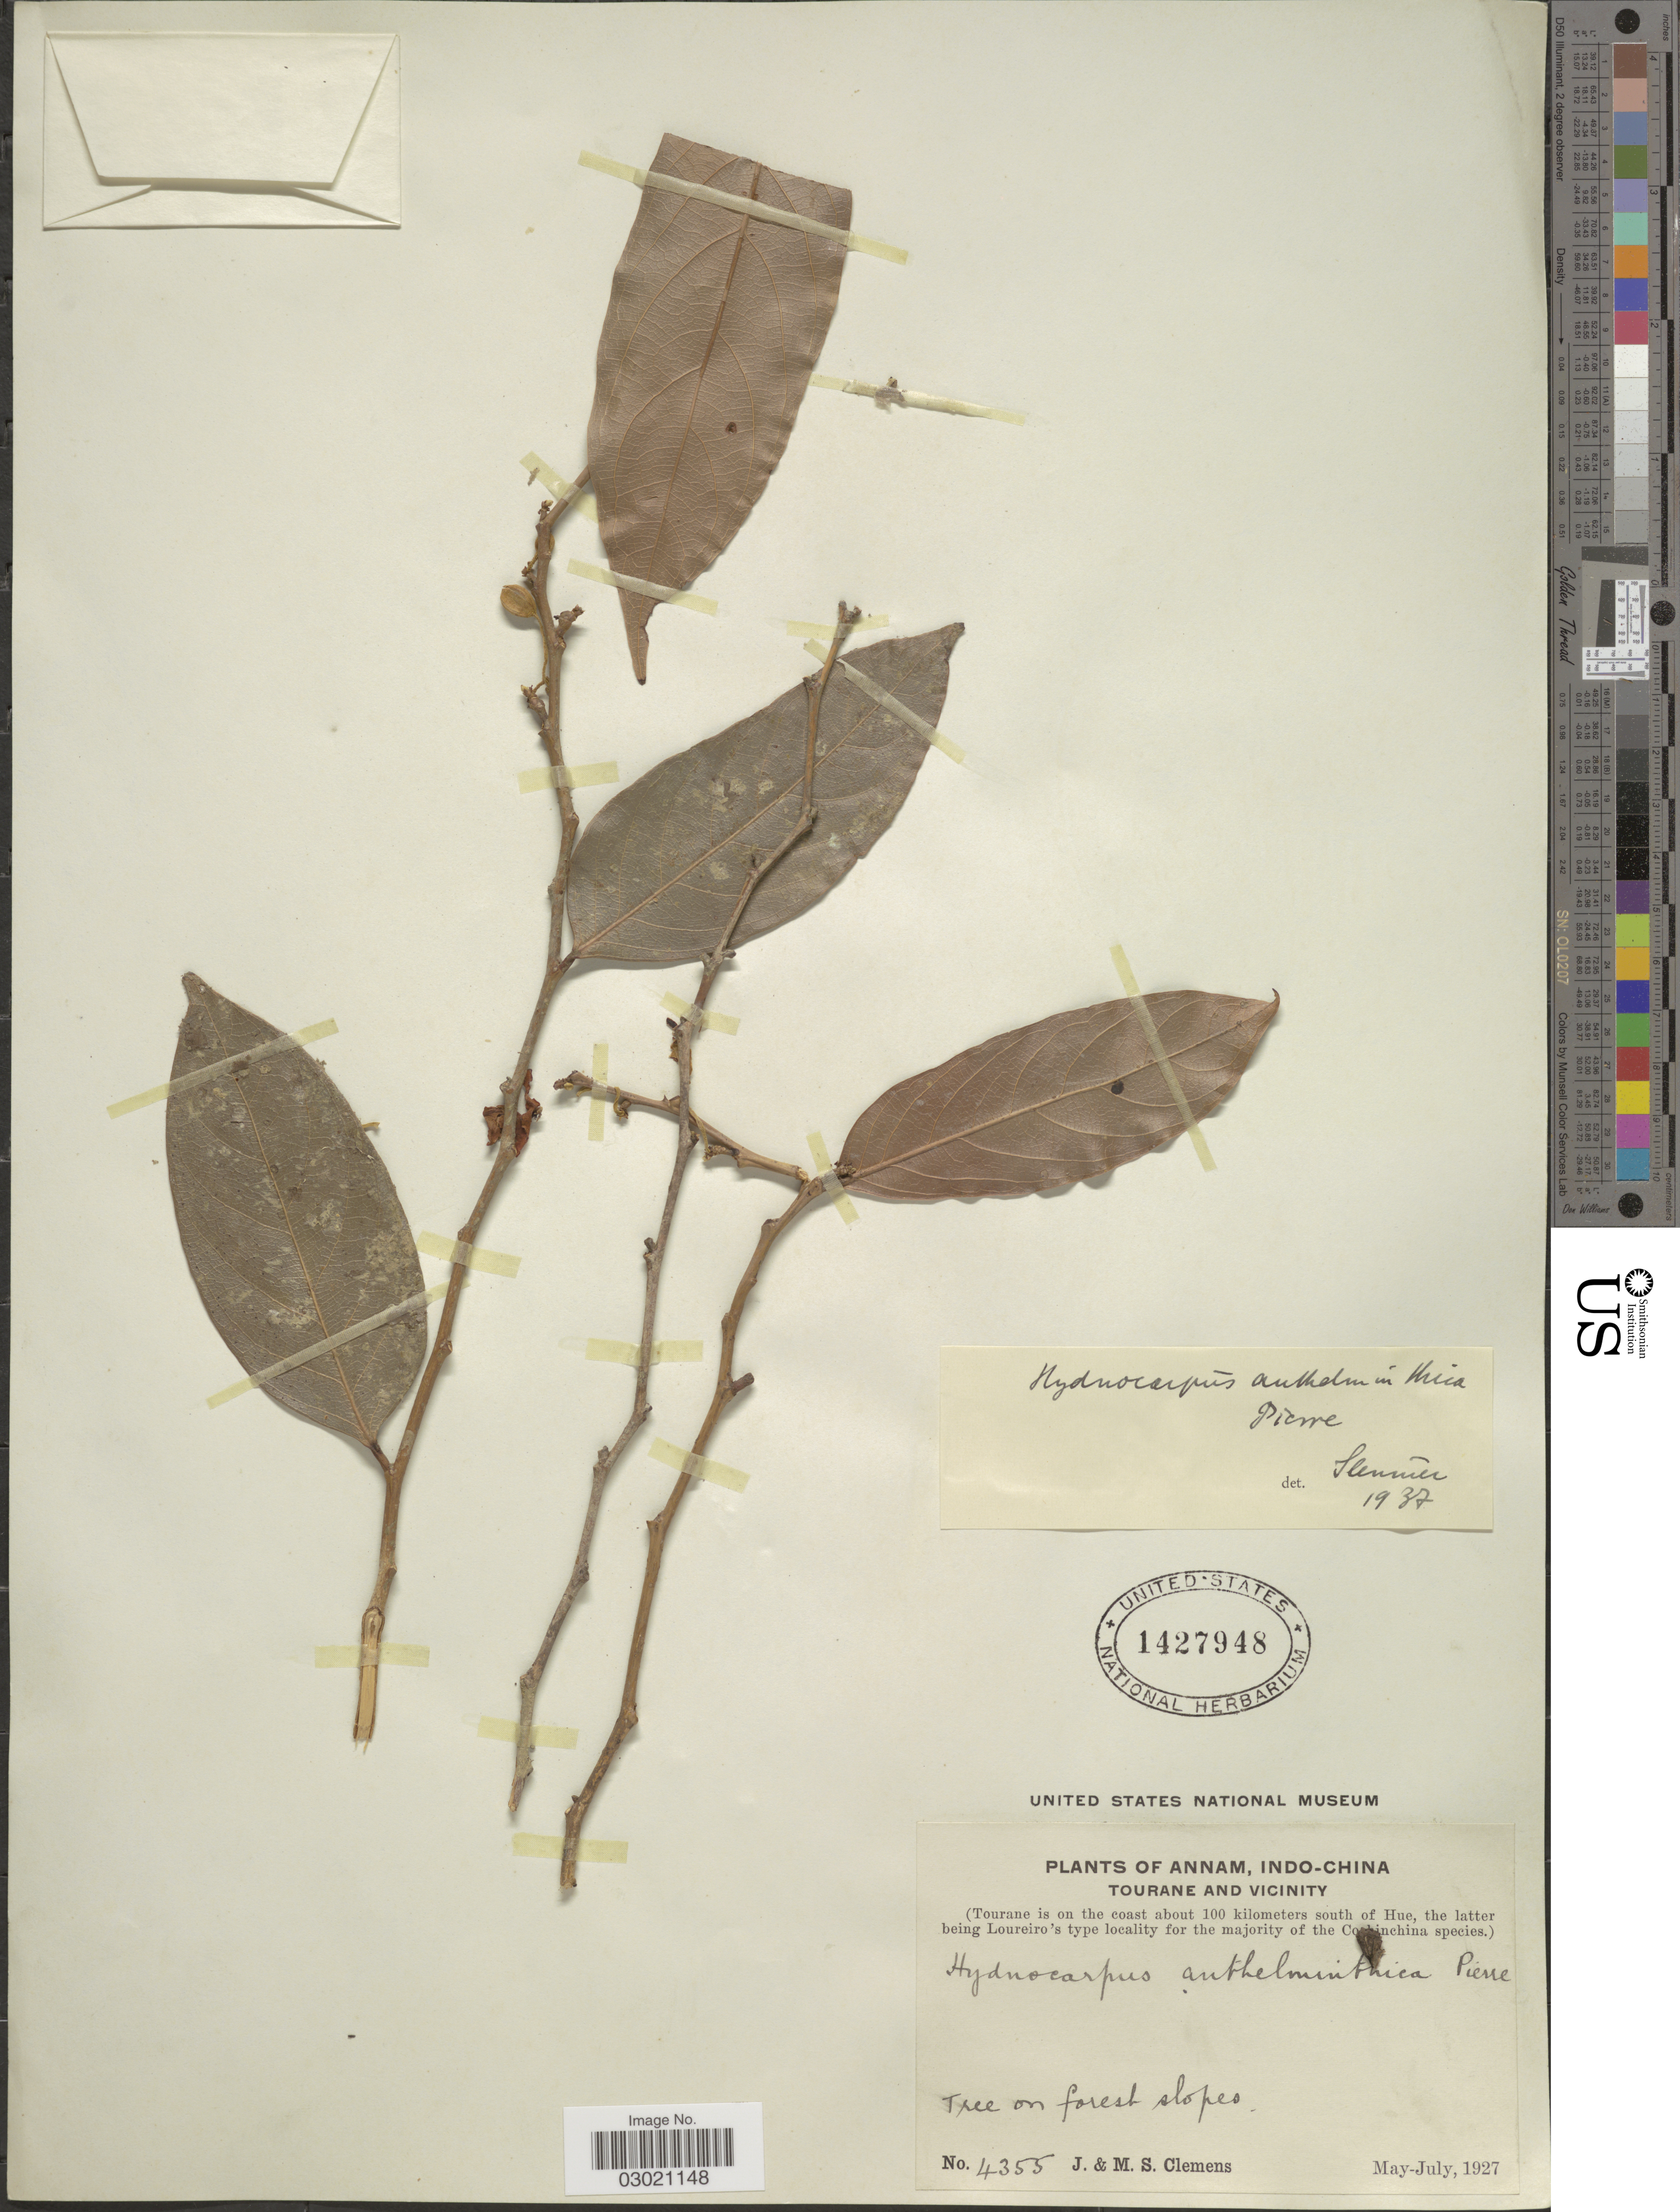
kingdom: Plantae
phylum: Tracheophyta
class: Magnoliopsida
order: Malpighiales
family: Achariaceae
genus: Hydnocarpus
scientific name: Hydnocarpus anthelminthicus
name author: Pierre ex Gagnep.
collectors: J. Clemens & M. S. Clemens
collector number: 4355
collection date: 1927-05/1927-07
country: Vietnam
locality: Annam, Indo-China, Tourane and Vicinity, (Tourane is on the coast about 100 kilometers south of Hue).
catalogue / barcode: US 1427948